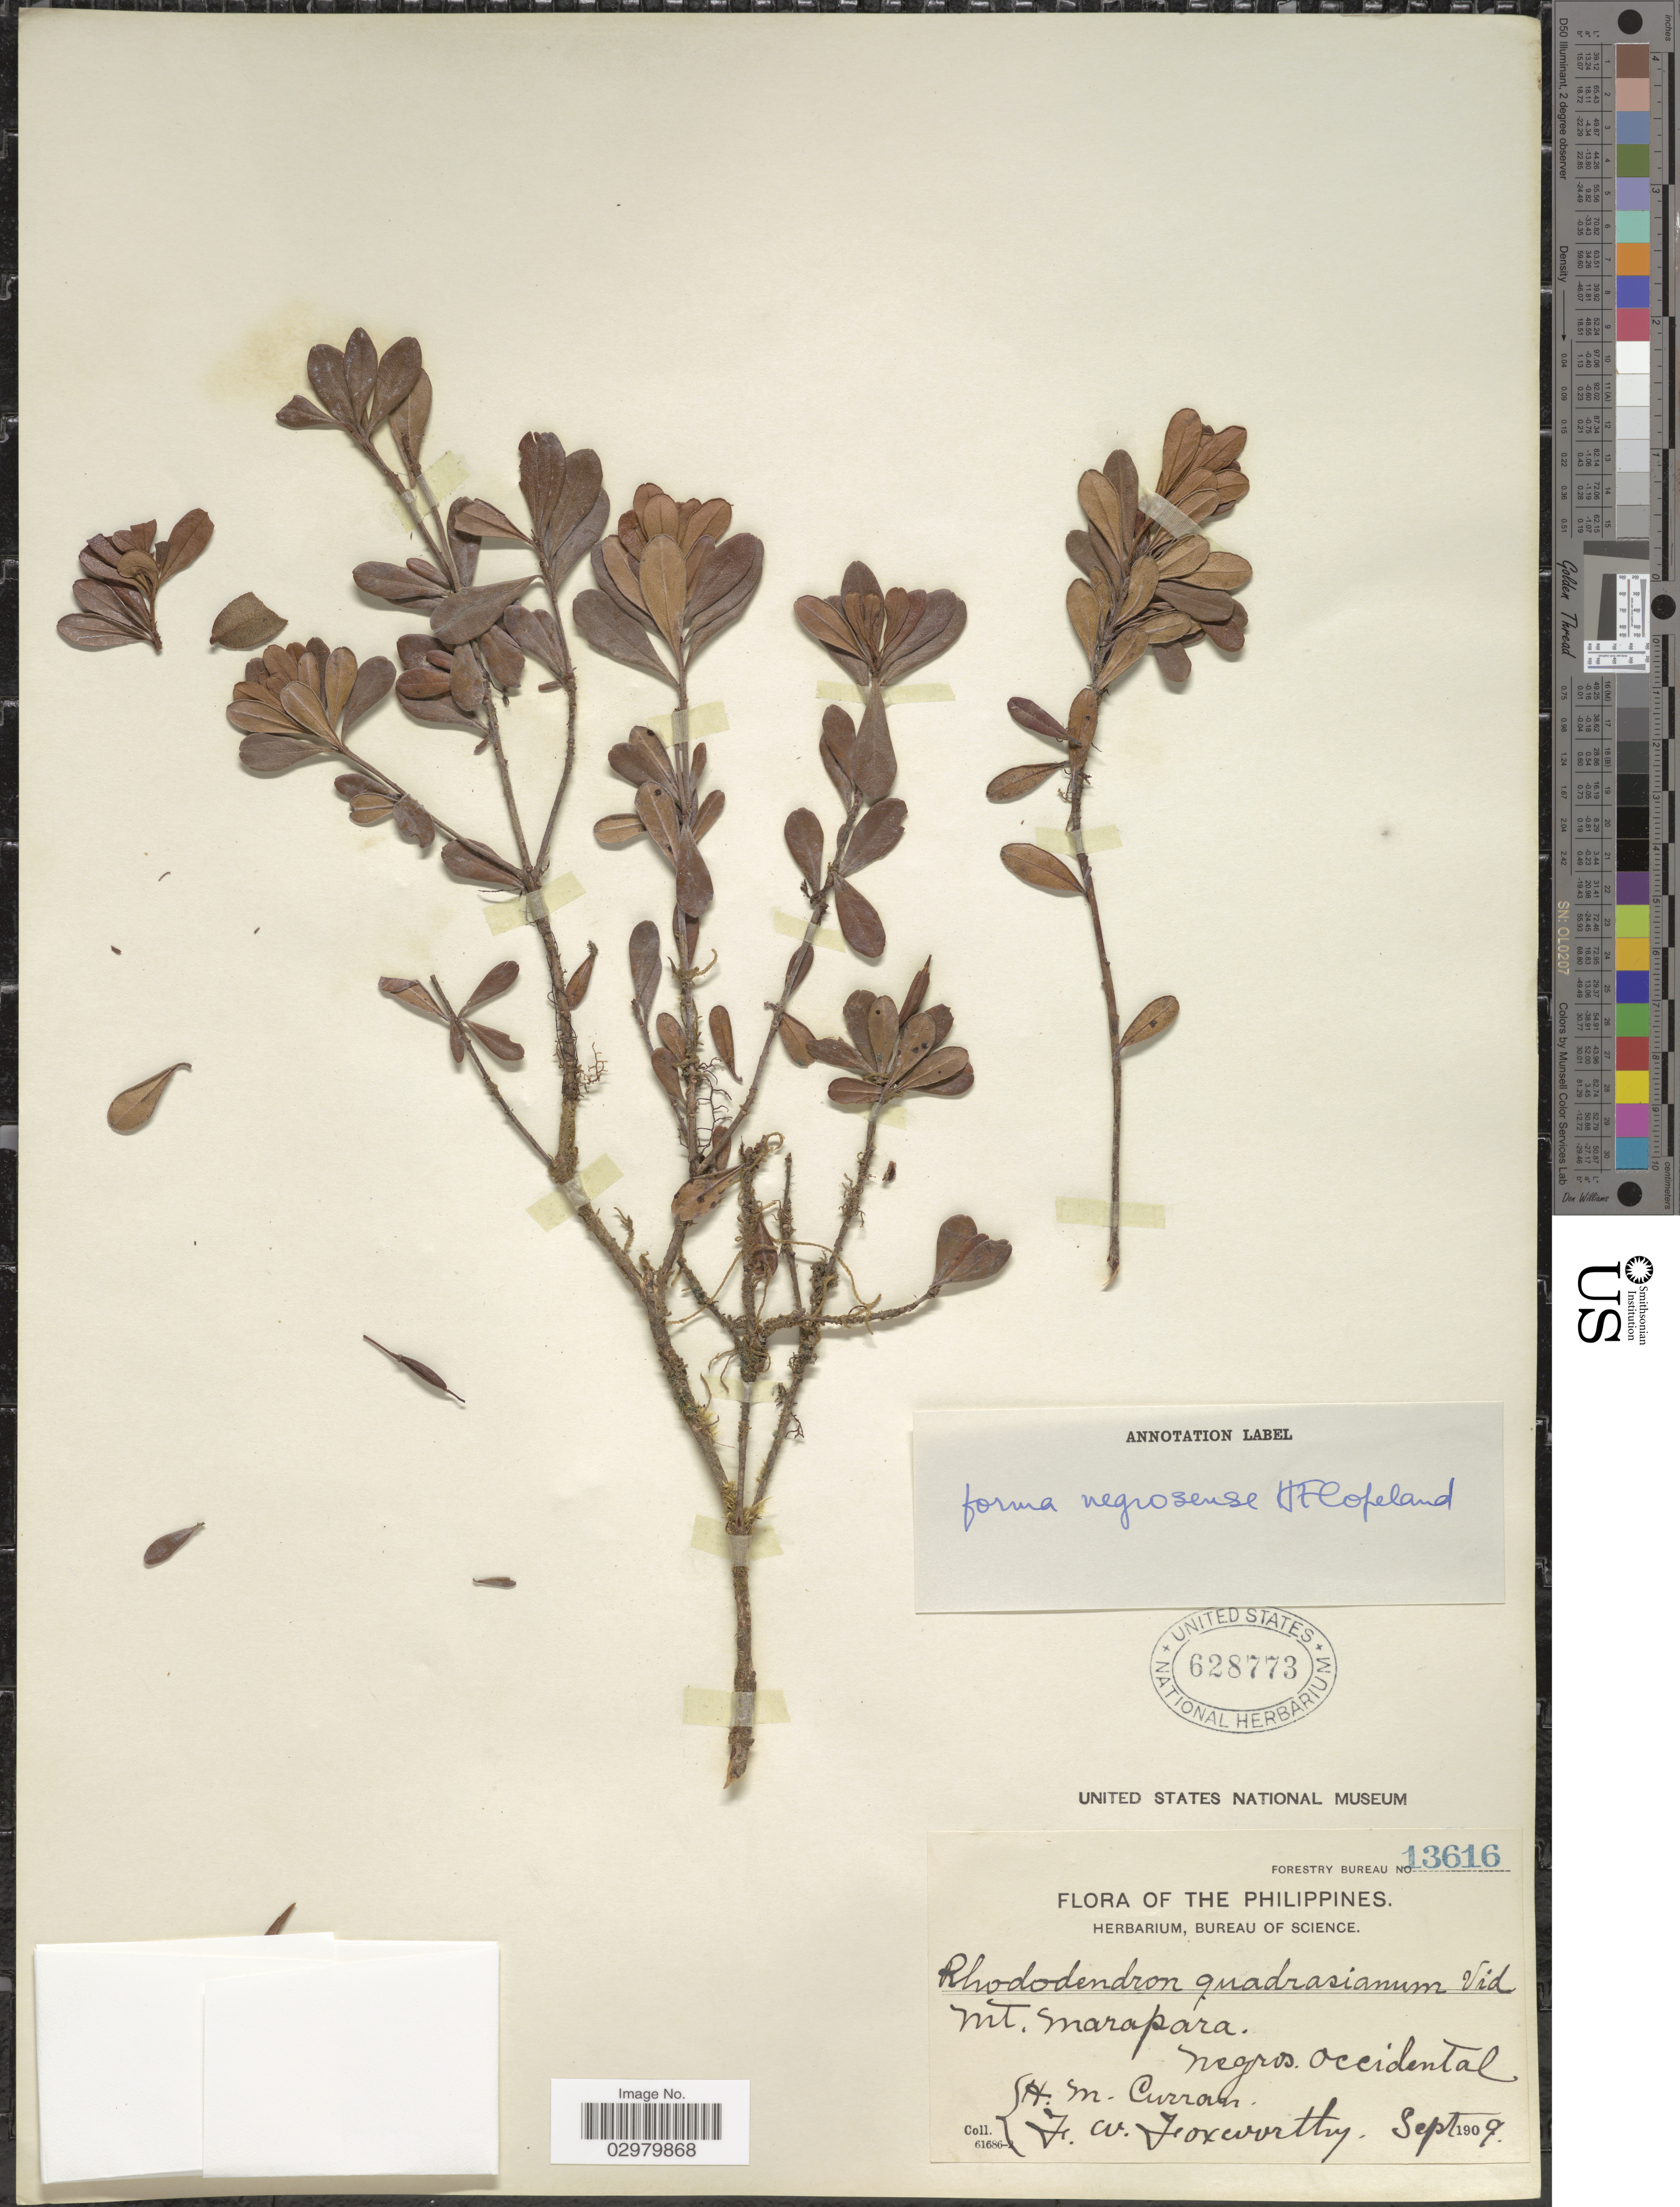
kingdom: Plantae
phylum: Tracheophyta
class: Magnoliopsida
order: Ericales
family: Ericaceae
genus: Rhododendron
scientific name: Rhododendron quadrasianum f. negrosense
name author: H.F. Copel.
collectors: H. M. Curran & F. W. Foxworthy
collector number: Forestry Bureau 13616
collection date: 1909-09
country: Philippines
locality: Mt. Marapara, Negros occidental.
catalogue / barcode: US 628773